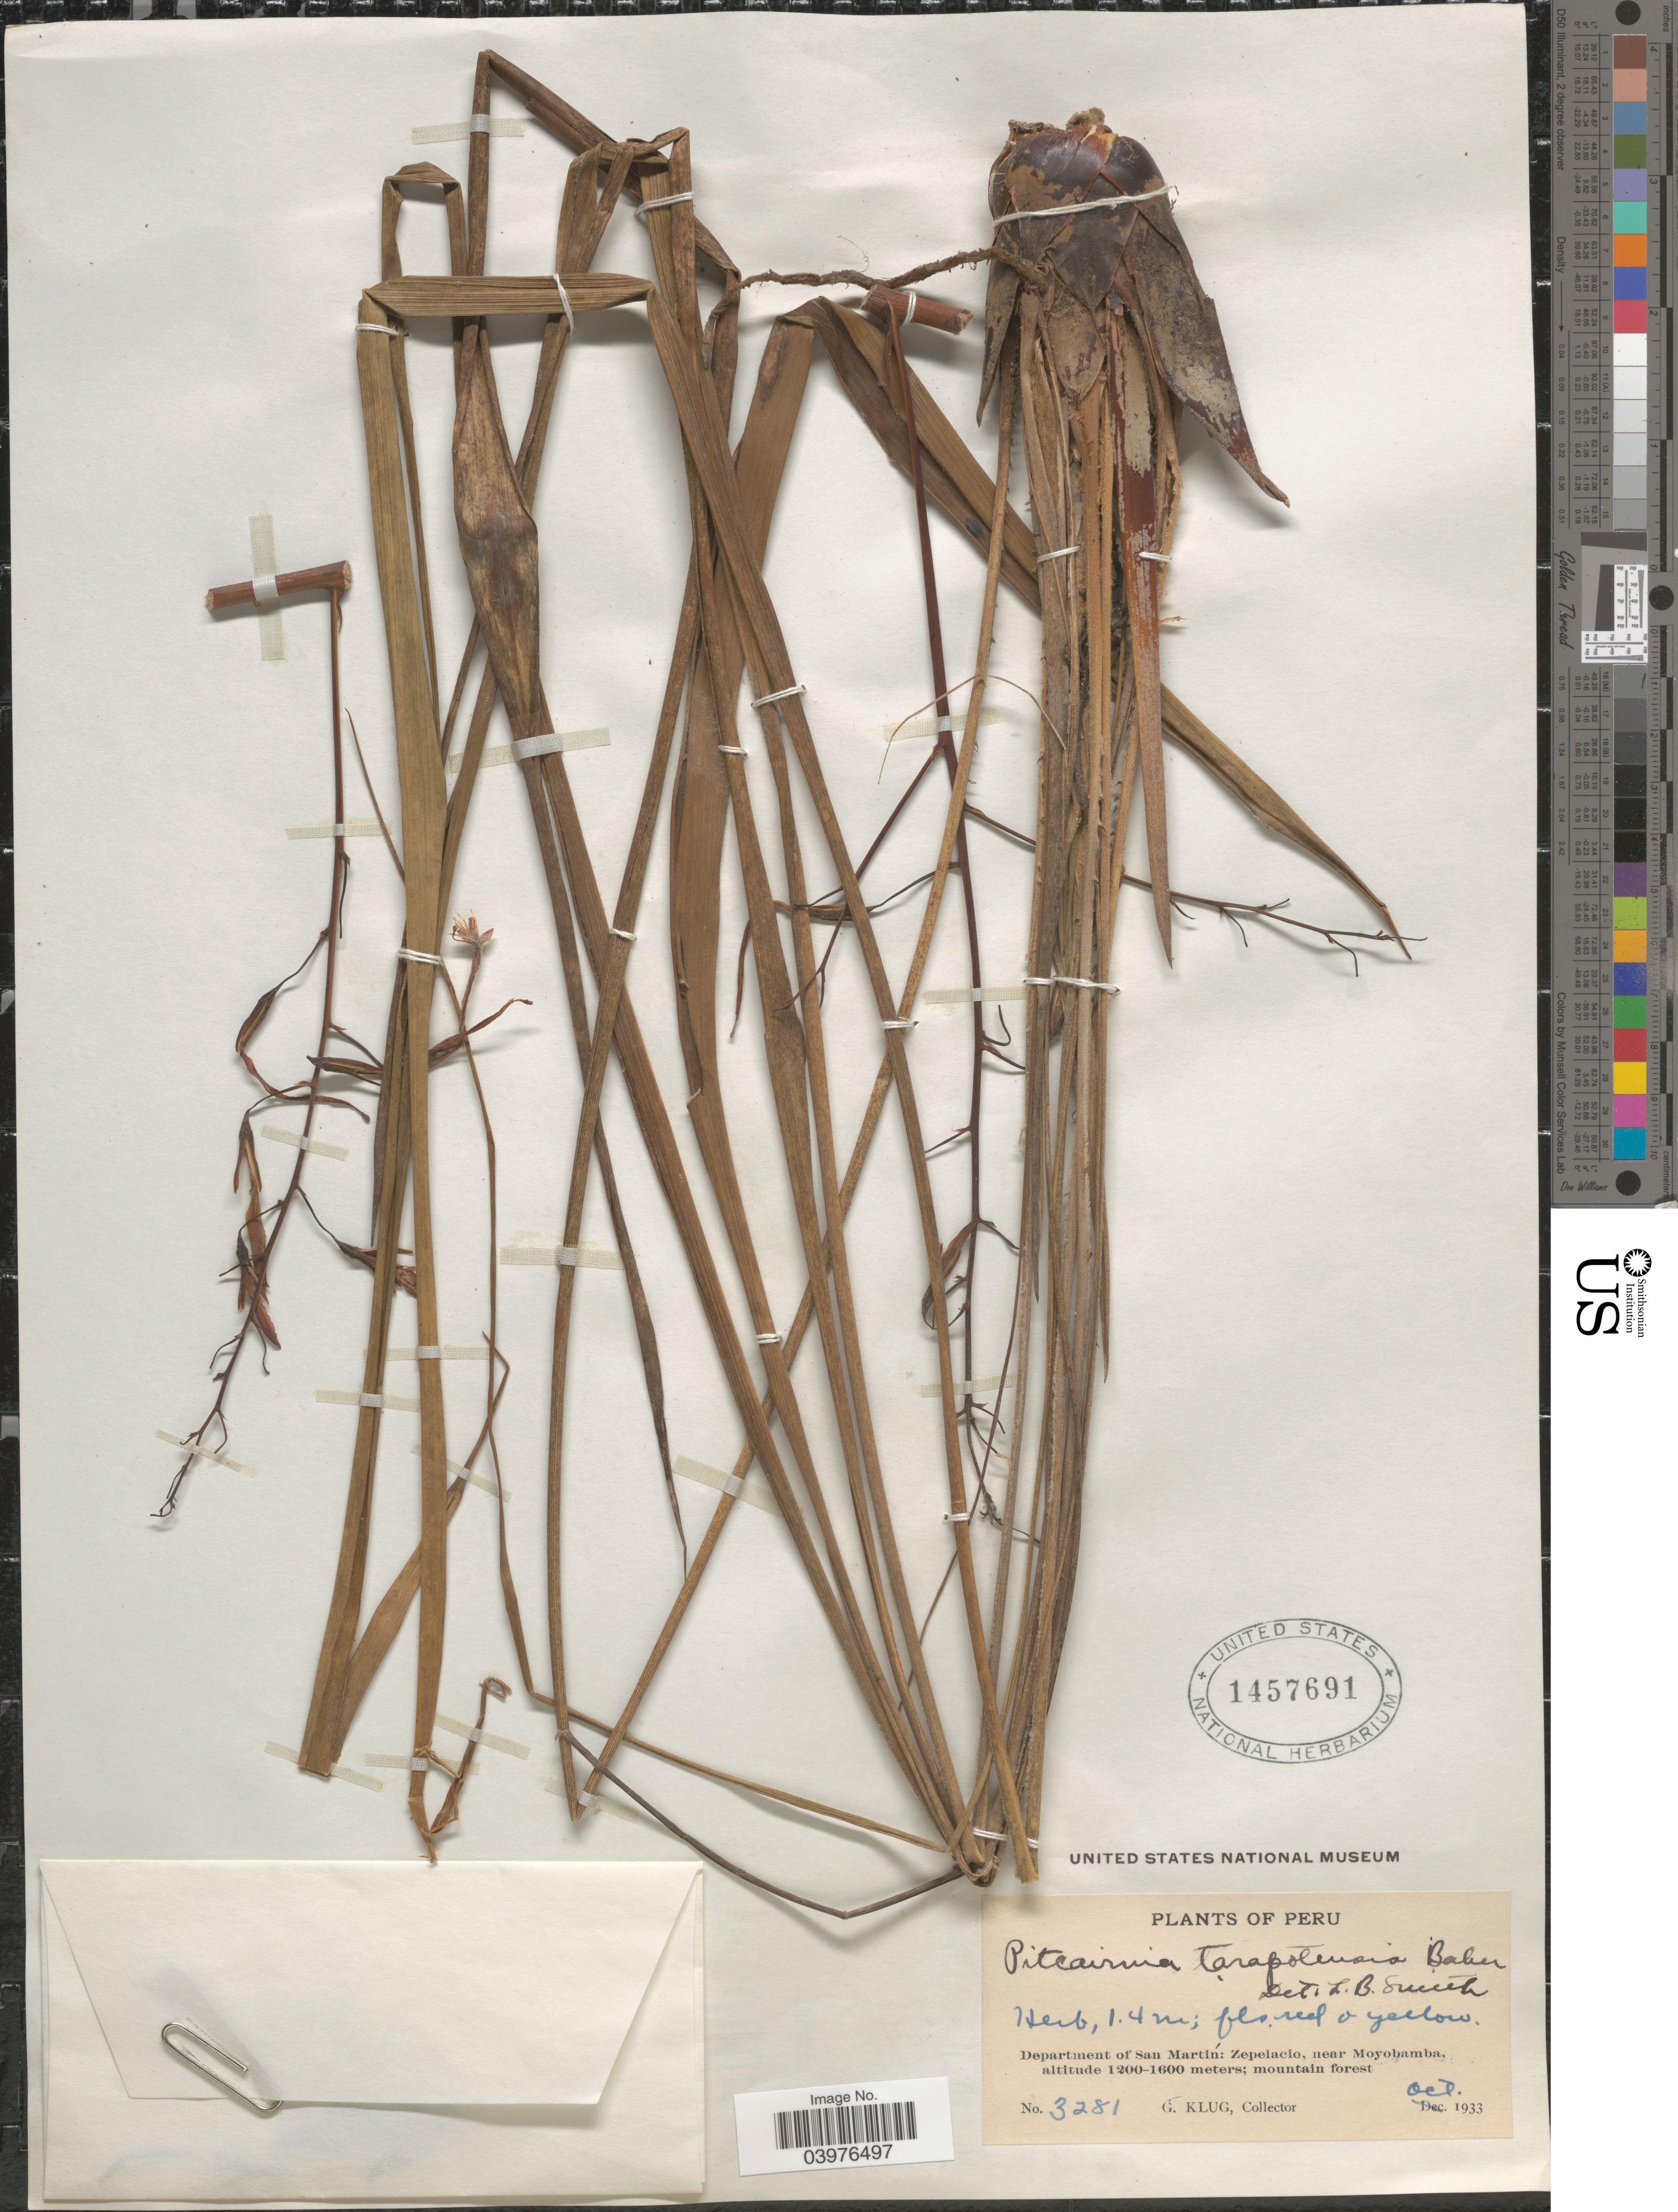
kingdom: Plantae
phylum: Tracheophyta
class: Liliopsida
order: Poales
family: Bromeliaceae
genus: Pitcairnia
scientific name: Pitcairnia tarapotensis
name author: Baker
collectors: G. Klug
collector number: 3281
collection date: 1933-10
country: Peru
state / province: San Martín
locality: Department of San Martín: Zepelacio, near Moyobamba.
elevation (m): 1200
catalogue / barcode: US 1457691